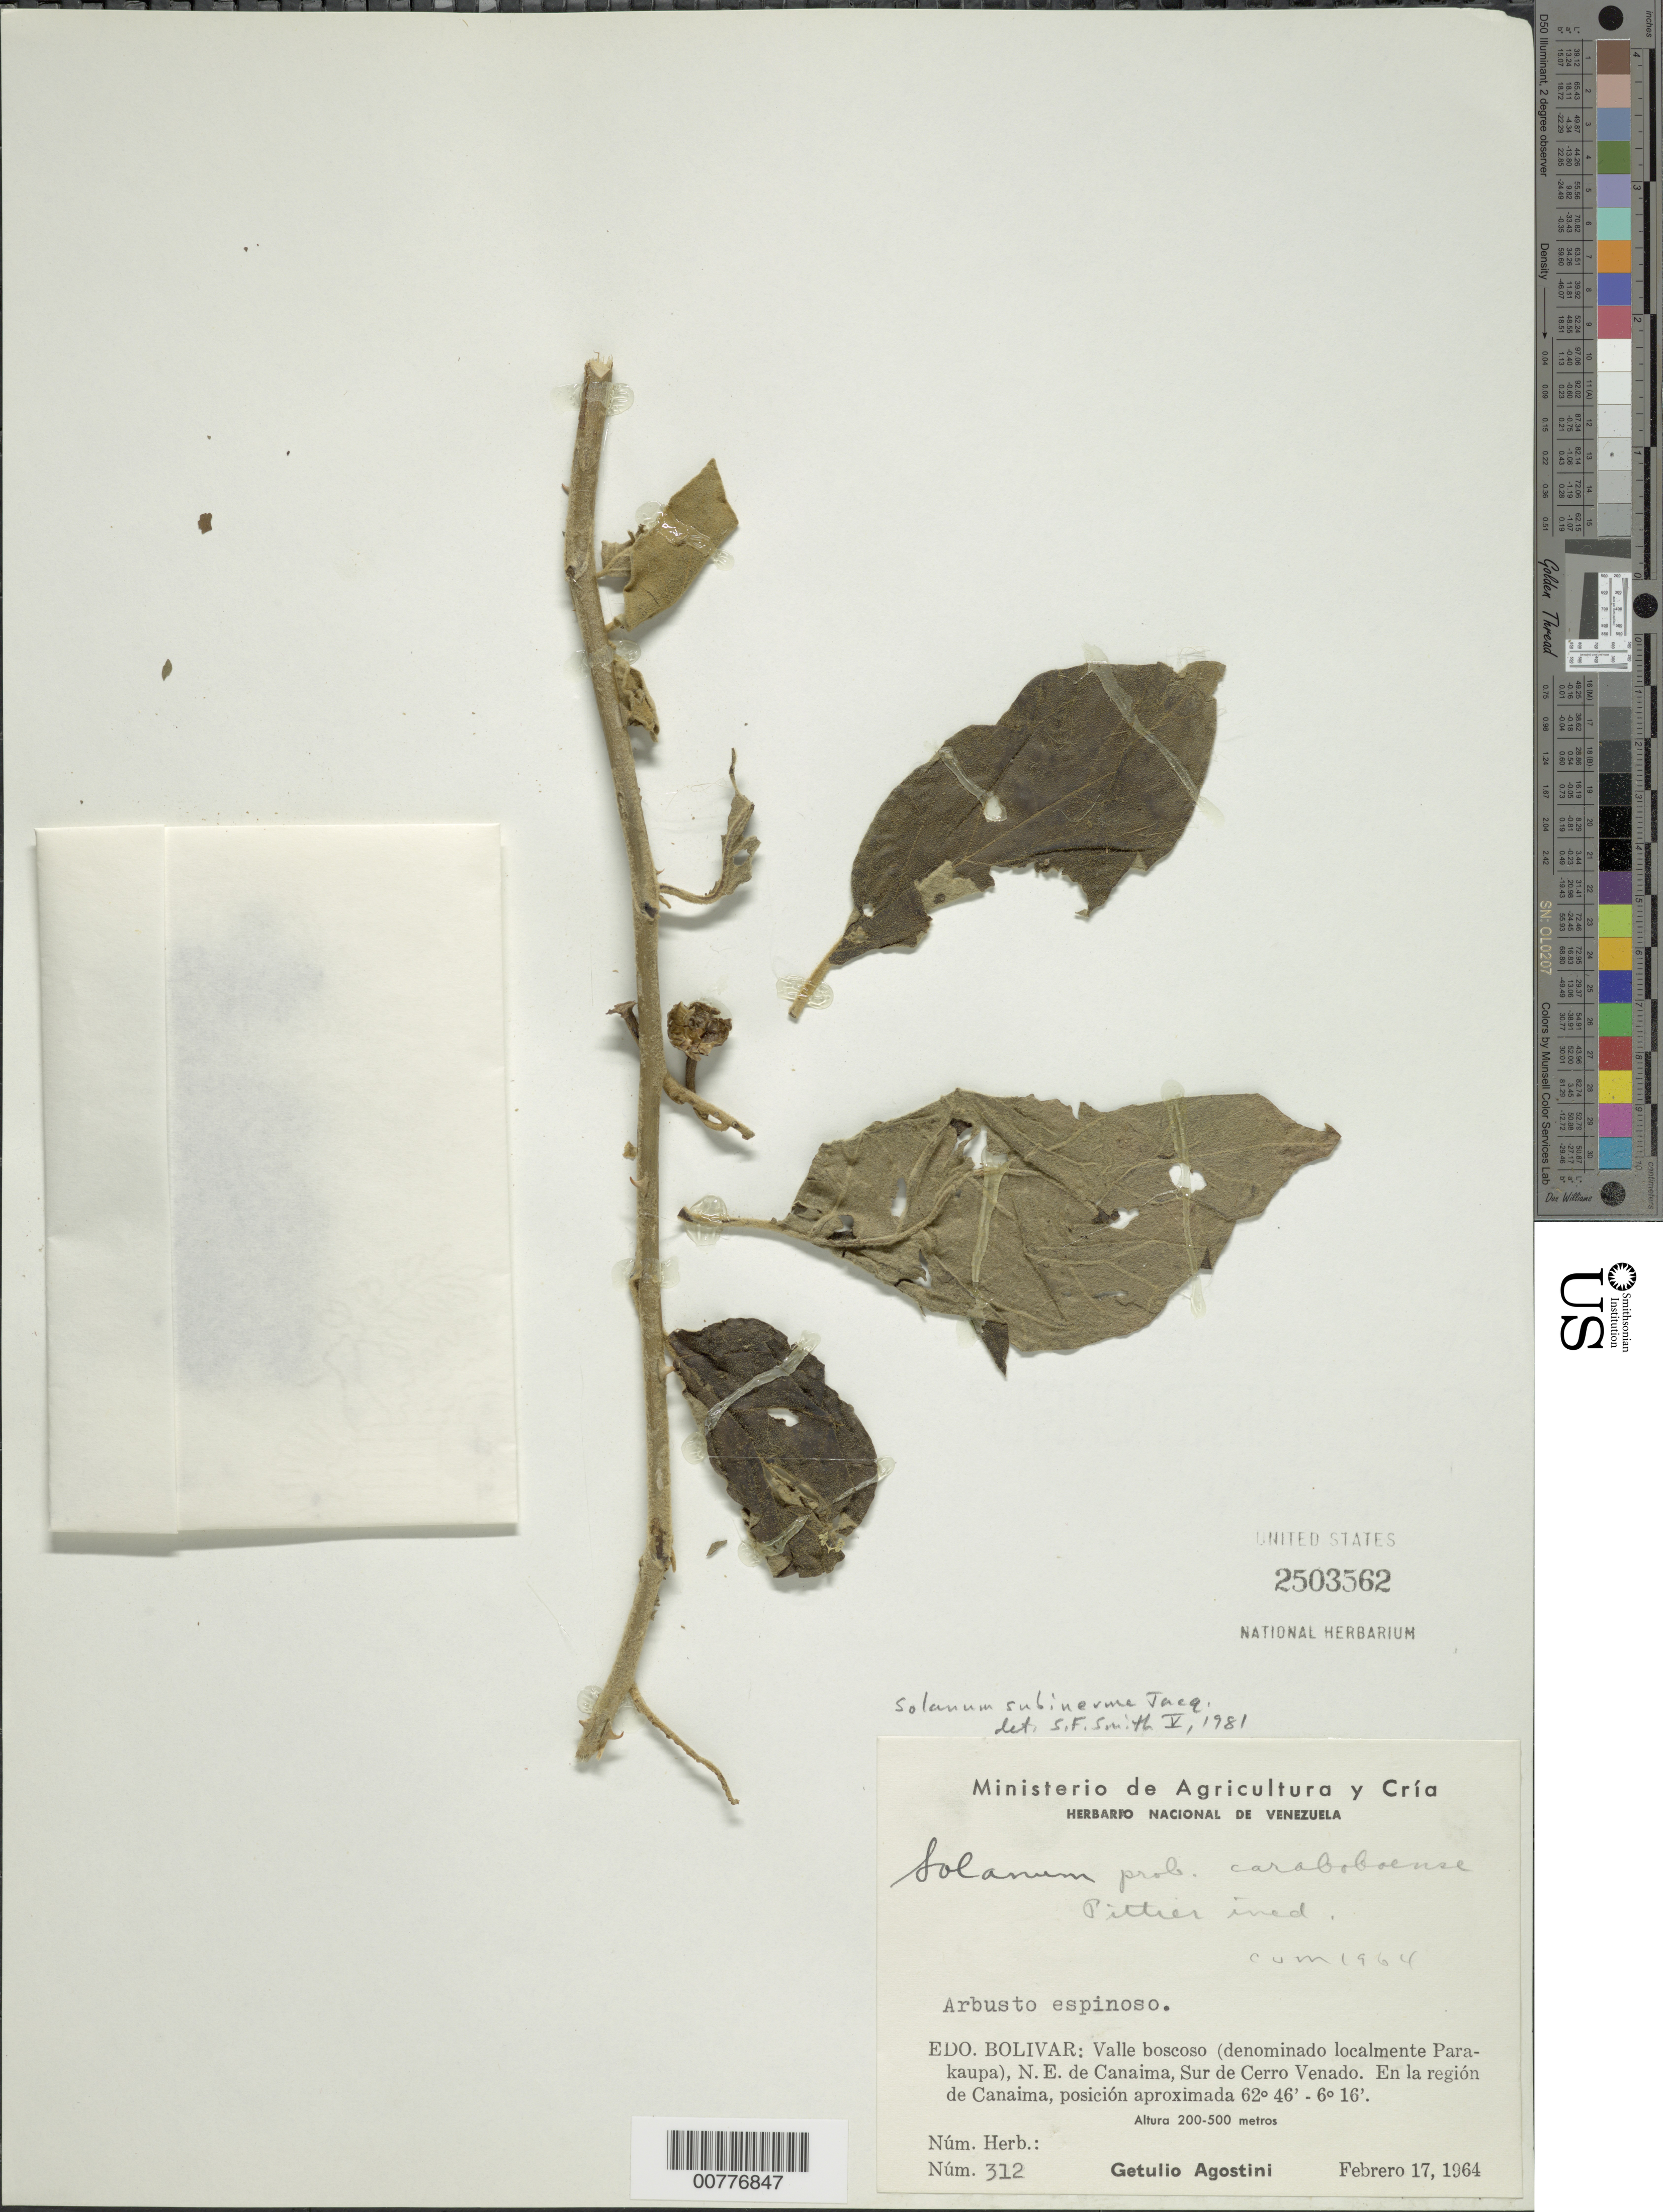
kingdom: Plantae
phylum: Tracheophyta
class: Magnoliopsida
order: Solanales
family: Solanaceae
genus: Solanum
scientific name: Solanum subinerme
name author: Jacq.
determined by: Smith, Stephen F., (US), NMNH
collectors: G. Agostini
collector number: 312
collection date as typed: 2 Feb 1964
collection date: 1964-02-02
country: Venezuela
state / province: Bolívar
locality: Parakaupa, NE de Canaima, S de Cerro Venado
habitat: Wooded valley.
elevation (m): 200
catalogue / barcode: US 2503562